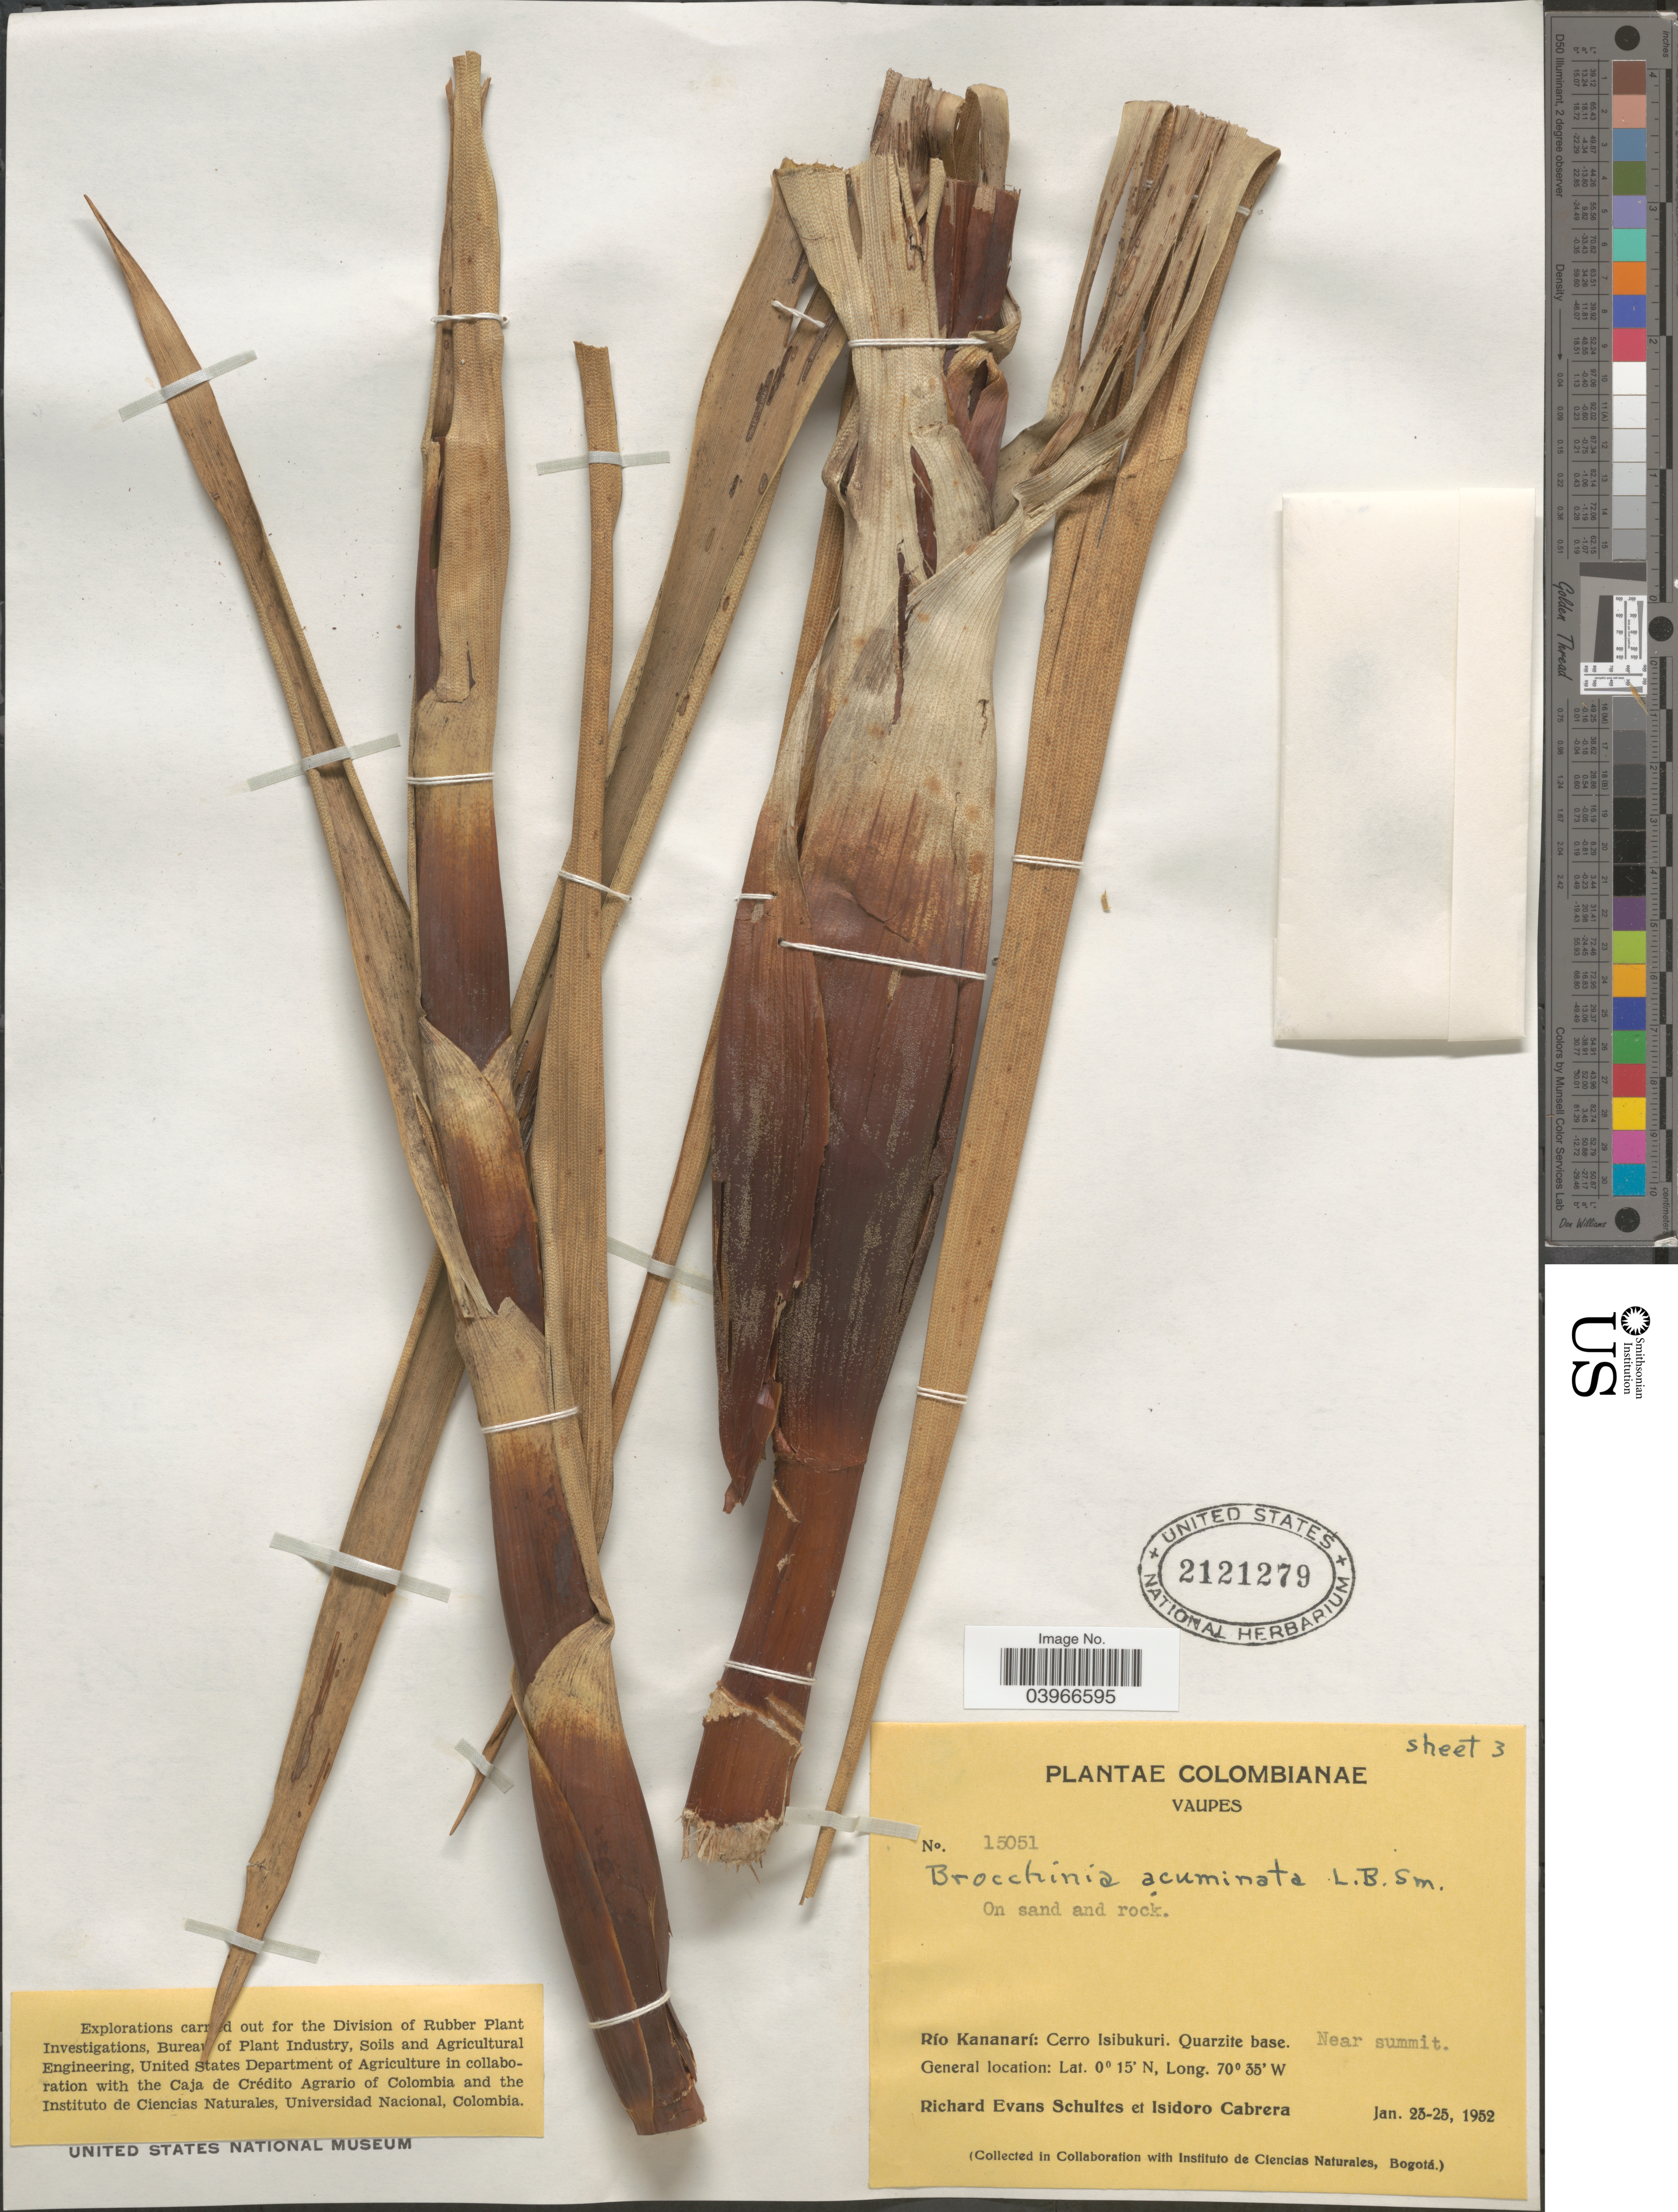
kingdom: Plantae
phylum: Tracheophyta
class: Liliopsida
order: Poales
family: Bromeliaceae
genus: Brocchinia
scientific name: Brocchinia acuminata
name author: L.B. Sm.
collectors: R. E. Schultes & I. Cabrera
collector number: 15051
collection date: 1952-01-23/1952-01-25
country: Colombia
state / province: Vaupés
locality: Río Kananarí: Cerro Isibukuri. Quarzite base. Near summit.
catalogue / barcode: US 2121279